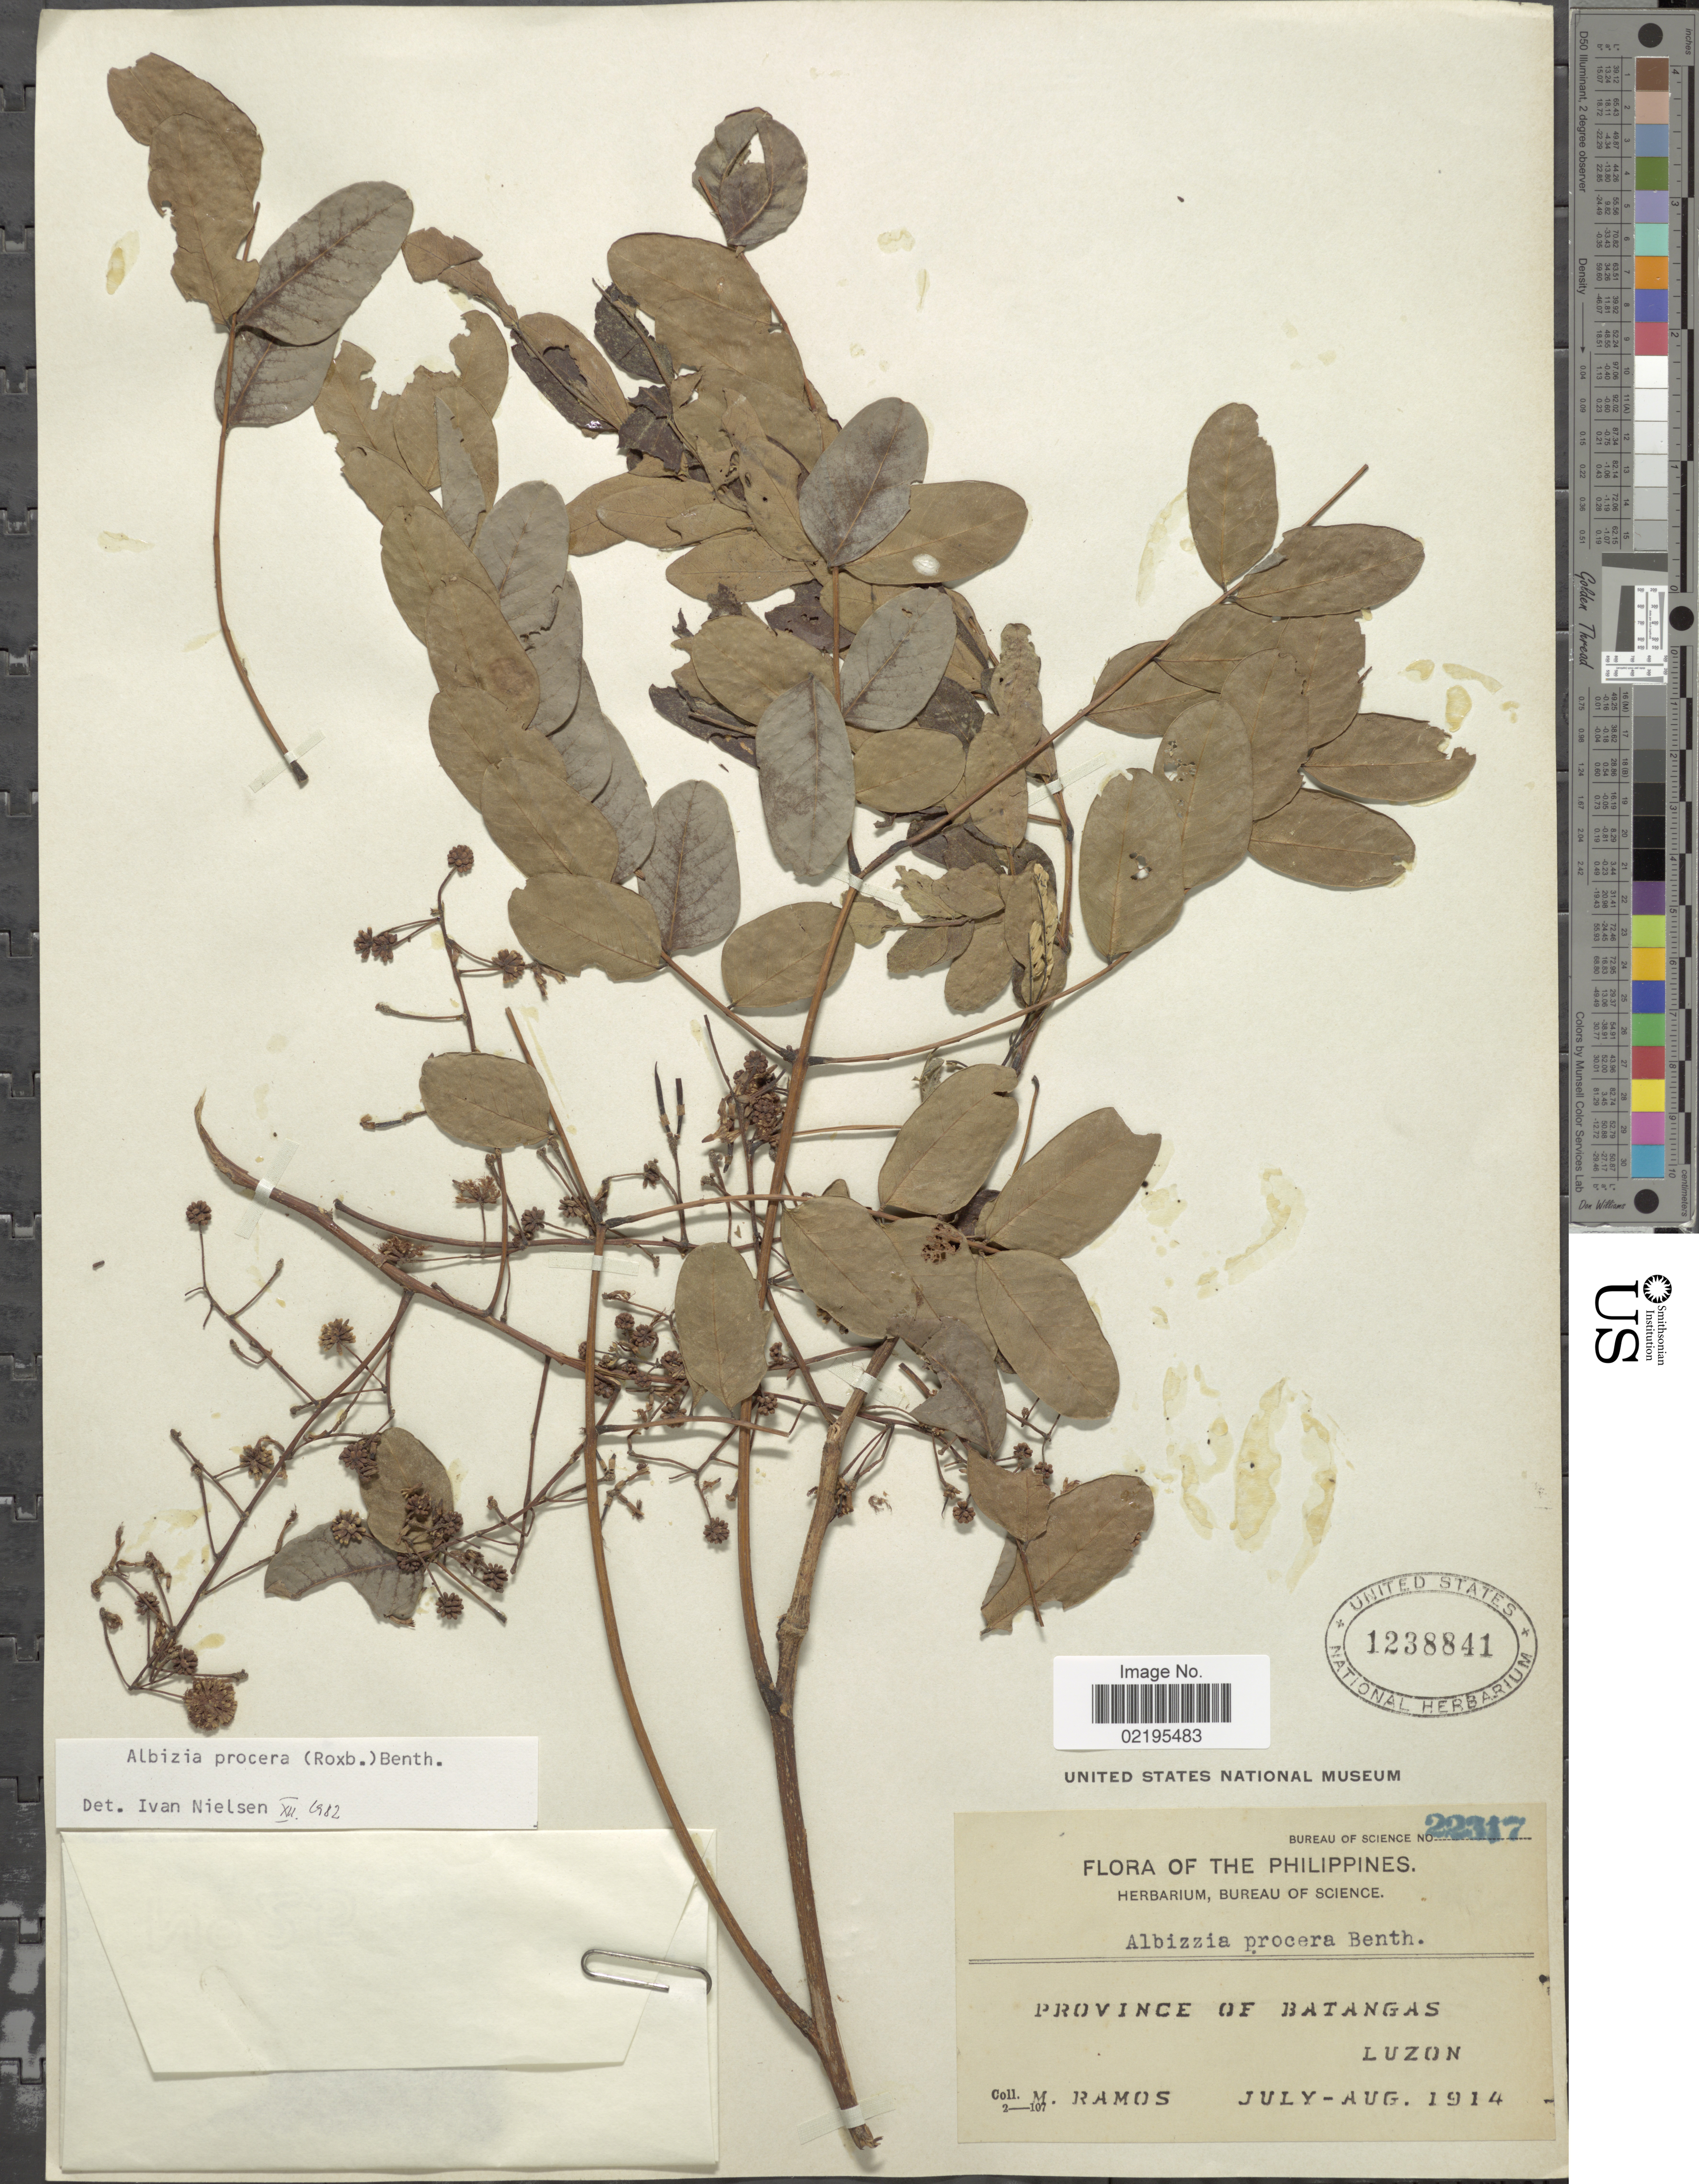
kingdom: Plantae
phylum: Tracheophyta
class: Magnoliopsida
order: Fabales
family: Fabaceae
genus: Albizia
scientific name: Albizia procera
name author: (Roxb.) Benth.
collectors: M. Ramos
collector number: Bureau Of Science 22317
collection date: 1914-07/1914-08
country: Philippines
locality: Province of Batangas, Luzon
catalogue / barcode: US 1238841